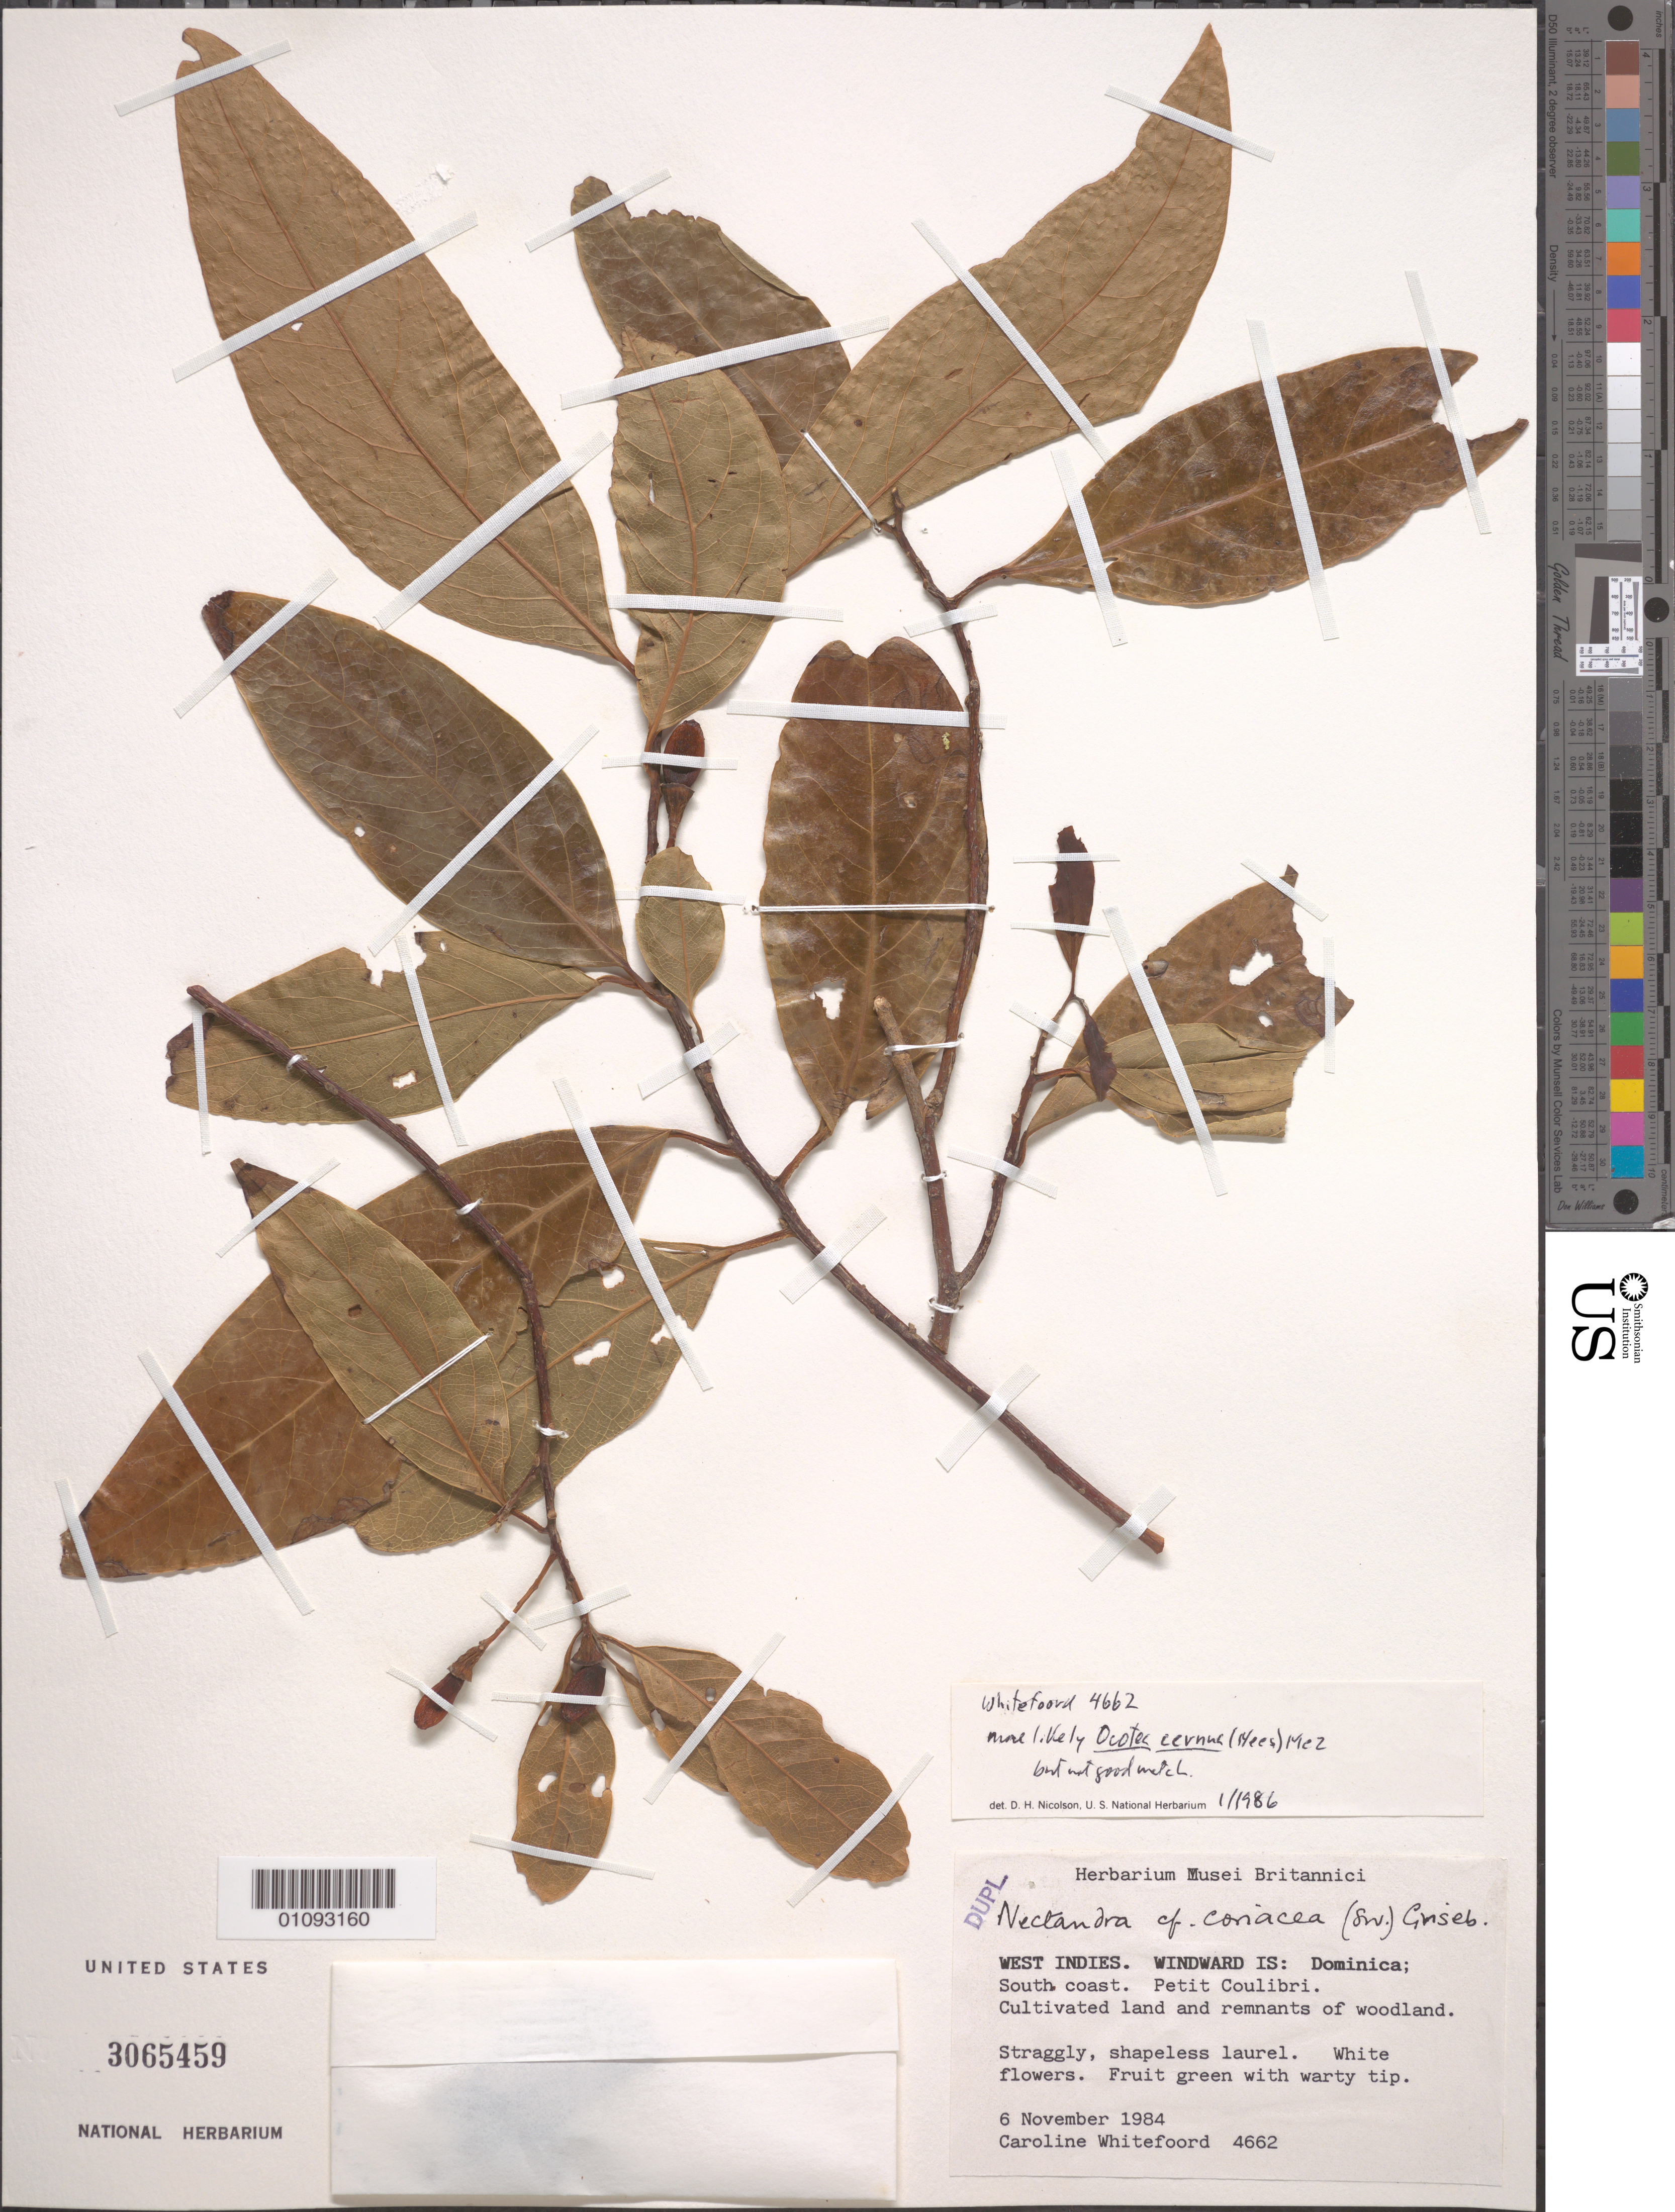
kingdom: Plantae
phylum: Tracheophyta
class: Magnoliopsida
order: Laurales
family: Lauraceae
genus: Ocotea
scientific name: Ocotea cernua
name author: (Nees) Mez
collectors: C. Whitefoord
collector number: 4662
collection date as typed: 06 Nov 1984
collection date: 1984-11-06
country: Dominica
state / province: St. Patrick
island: Dominica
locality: S coast, Petit Coulibri.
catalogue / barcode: US 3065459